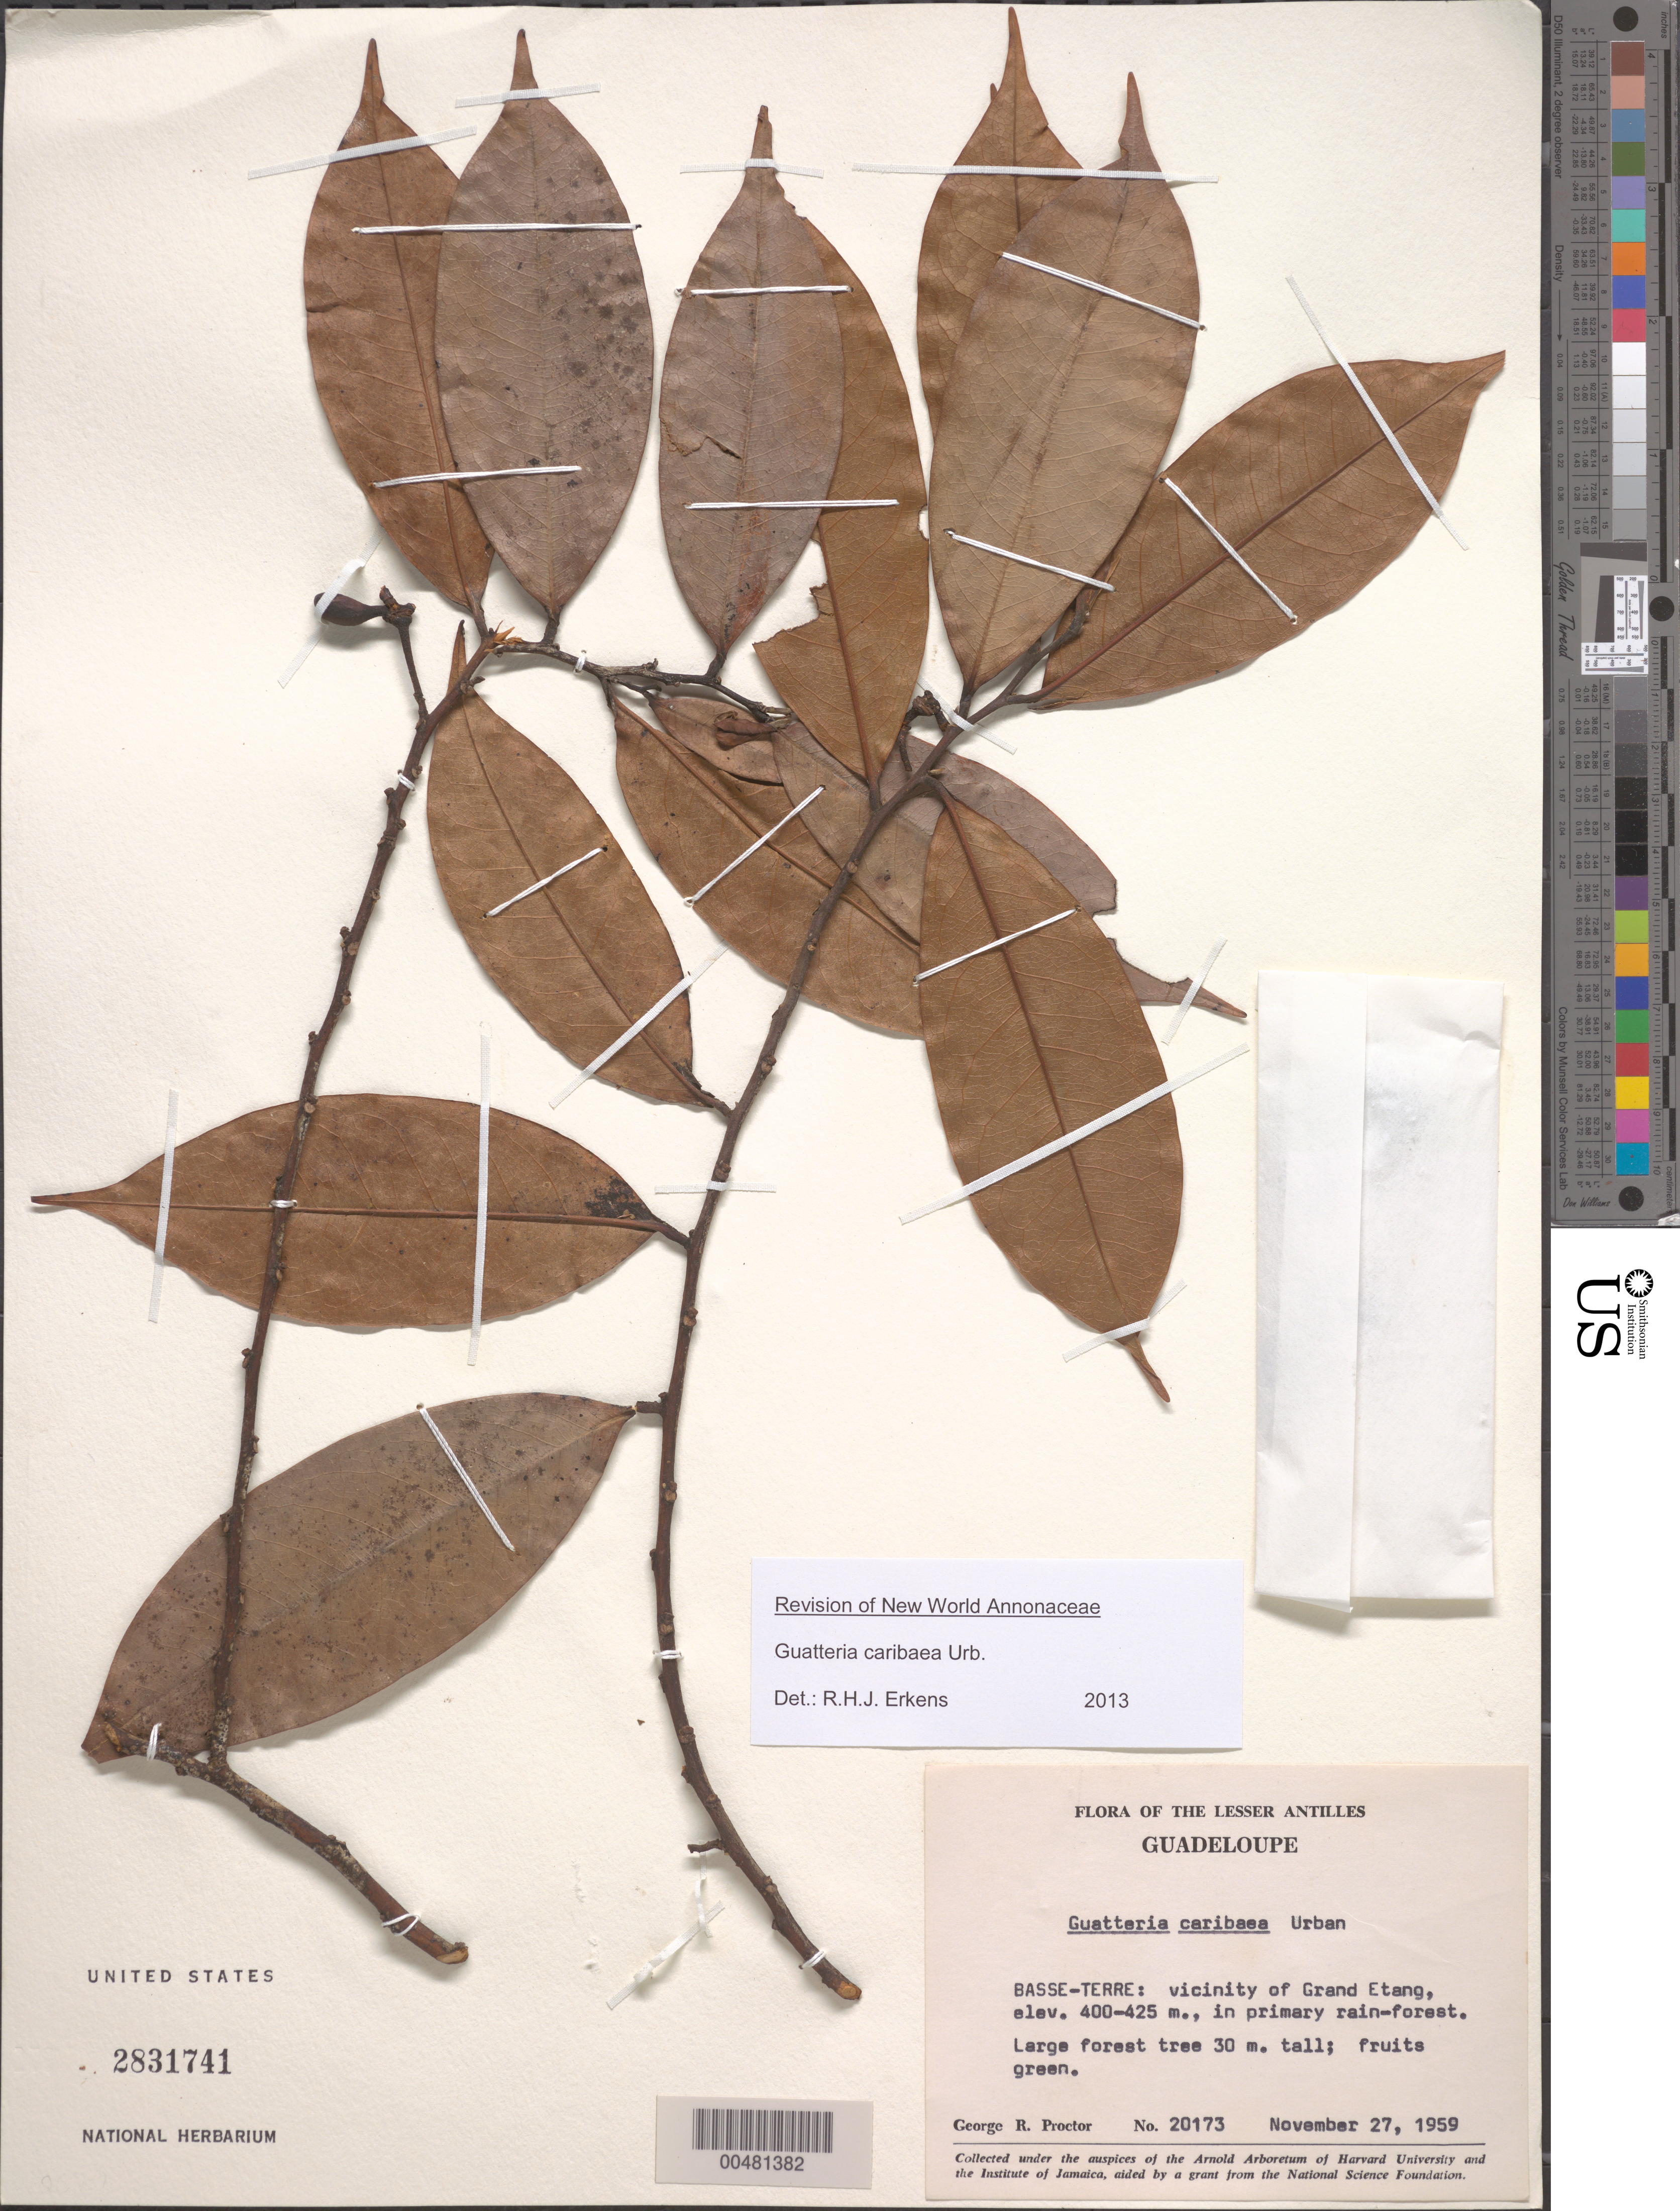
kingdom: Plantae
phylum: Tracheophyta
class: Magnoliopsida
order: Magnoliales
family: Annonaceae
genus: Guatteria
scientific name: Guatteria caribaea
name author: Urb.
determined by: Erkens, R. H. J.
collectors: G. R. Proctor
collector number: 20173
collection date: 1959-11-27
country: Guadeloupe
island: Basse-Terre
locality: Grand Etang, vicinity.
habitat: In primary rainforest.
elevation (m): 400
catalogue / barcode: US 2831741